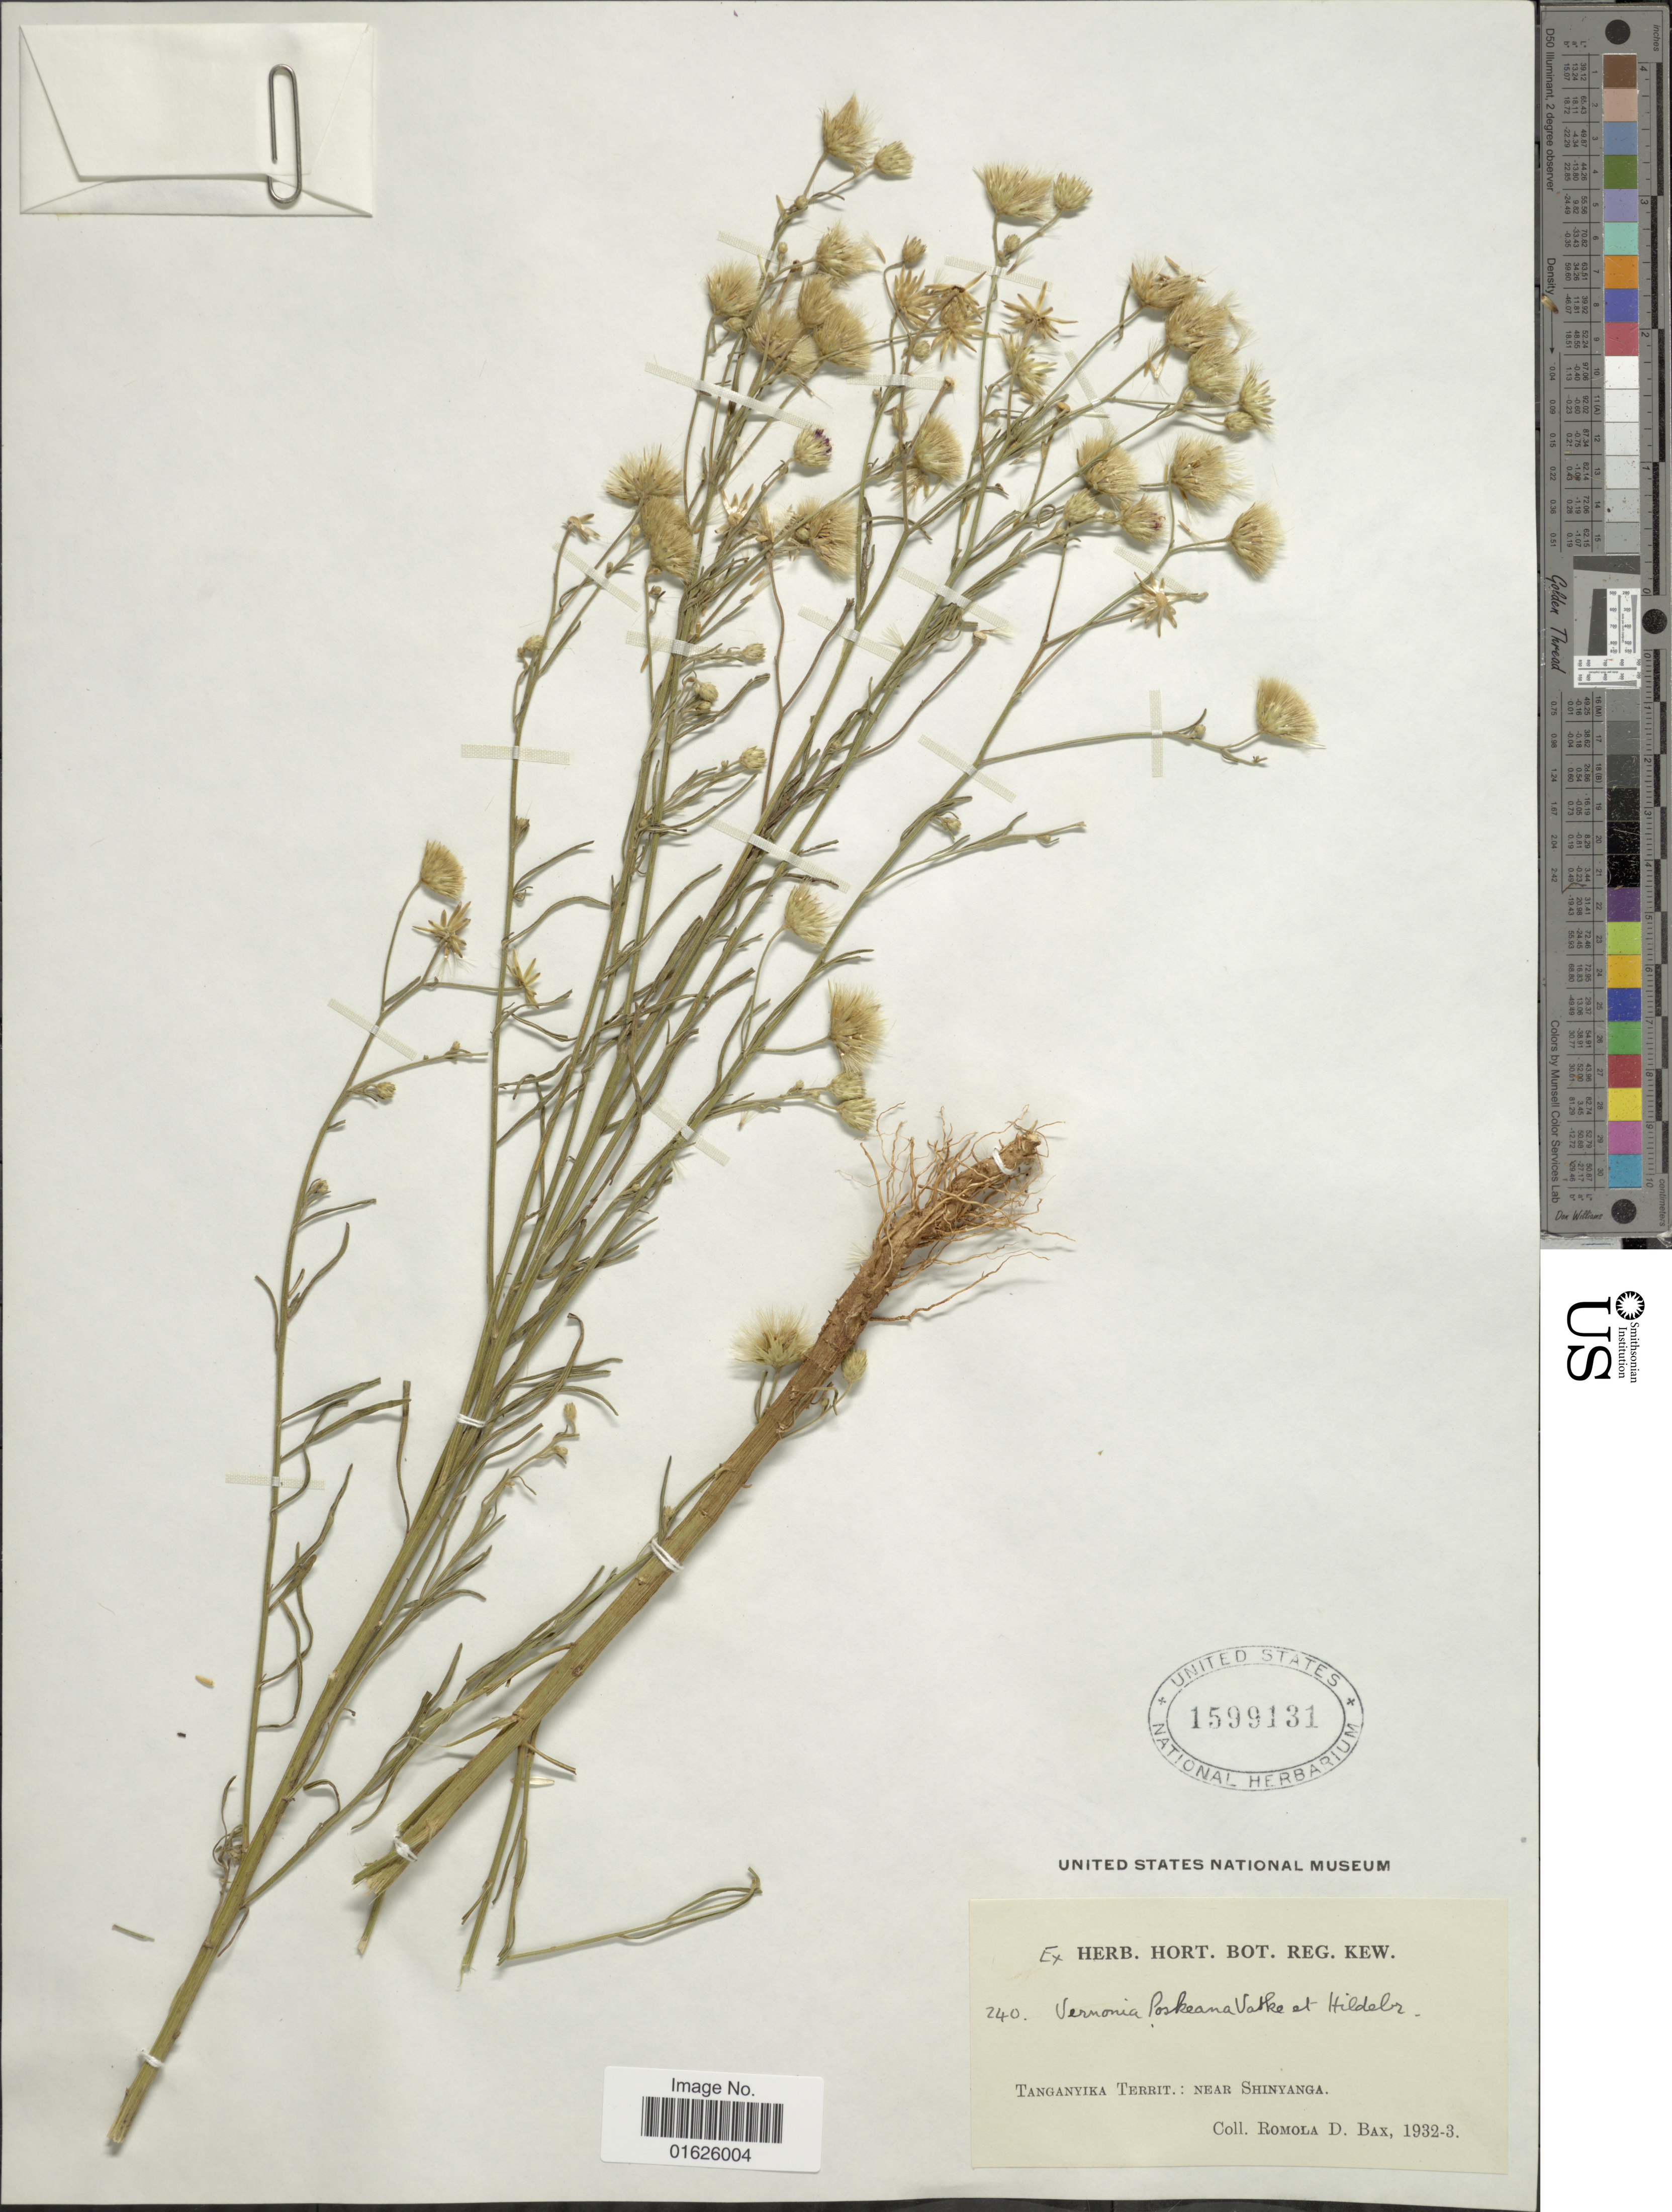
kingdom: Plantae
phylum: Tracheophyta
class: Magnoliopsida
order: Asterales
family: Asteraceae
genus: Polydora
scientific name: Polydora poskeana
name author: (Vatke & Hildebr.) H. Rob.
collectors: R. Bax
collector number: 240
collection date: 1932/1933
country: Tanzania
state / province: Shinyanga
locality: Tanganyika territ: near Shinyanga.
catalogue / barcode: US 1599131